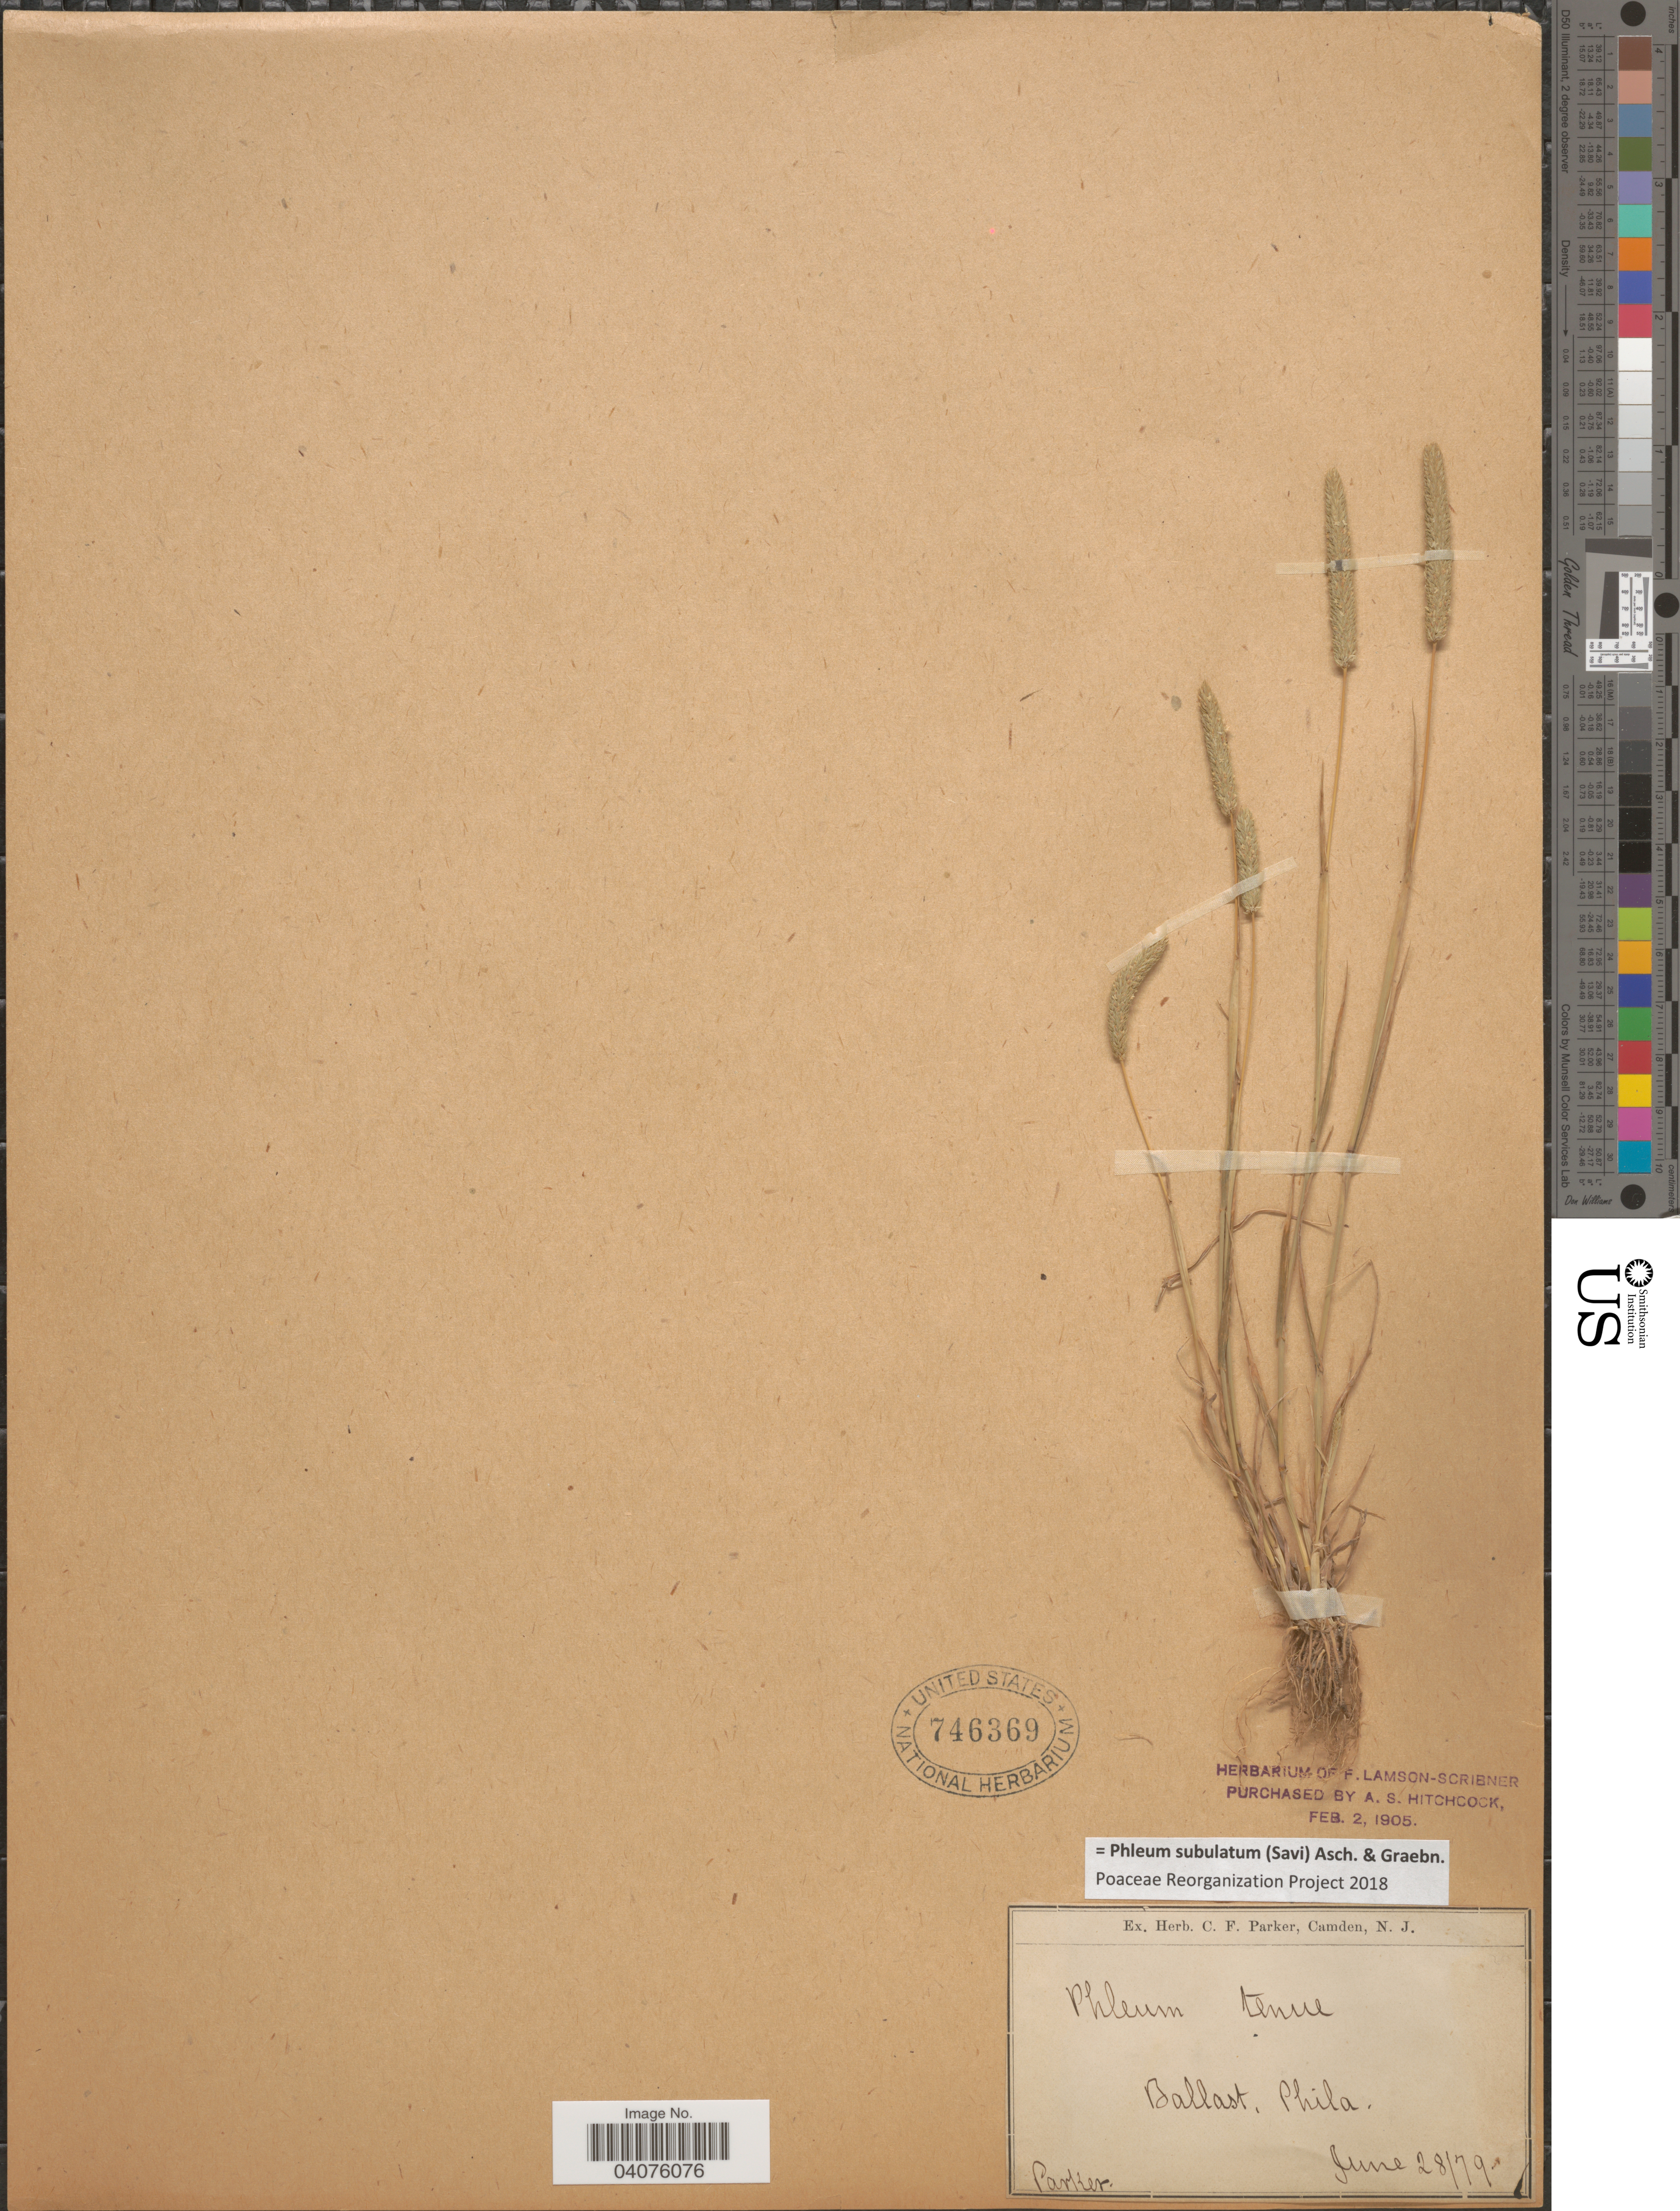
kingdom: Plantae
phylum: Tracheophyta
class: Liliopsida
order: Poales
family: Poaceae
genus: Phleum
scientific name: Phleum subulatum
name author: (Savi) Asch. & Graeb.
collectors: -. Parker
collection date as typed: Transcribed d/m/y: 28/6/79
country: United States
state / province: Pennsylvania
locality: Ballast, Phila.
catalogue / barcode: US 746369